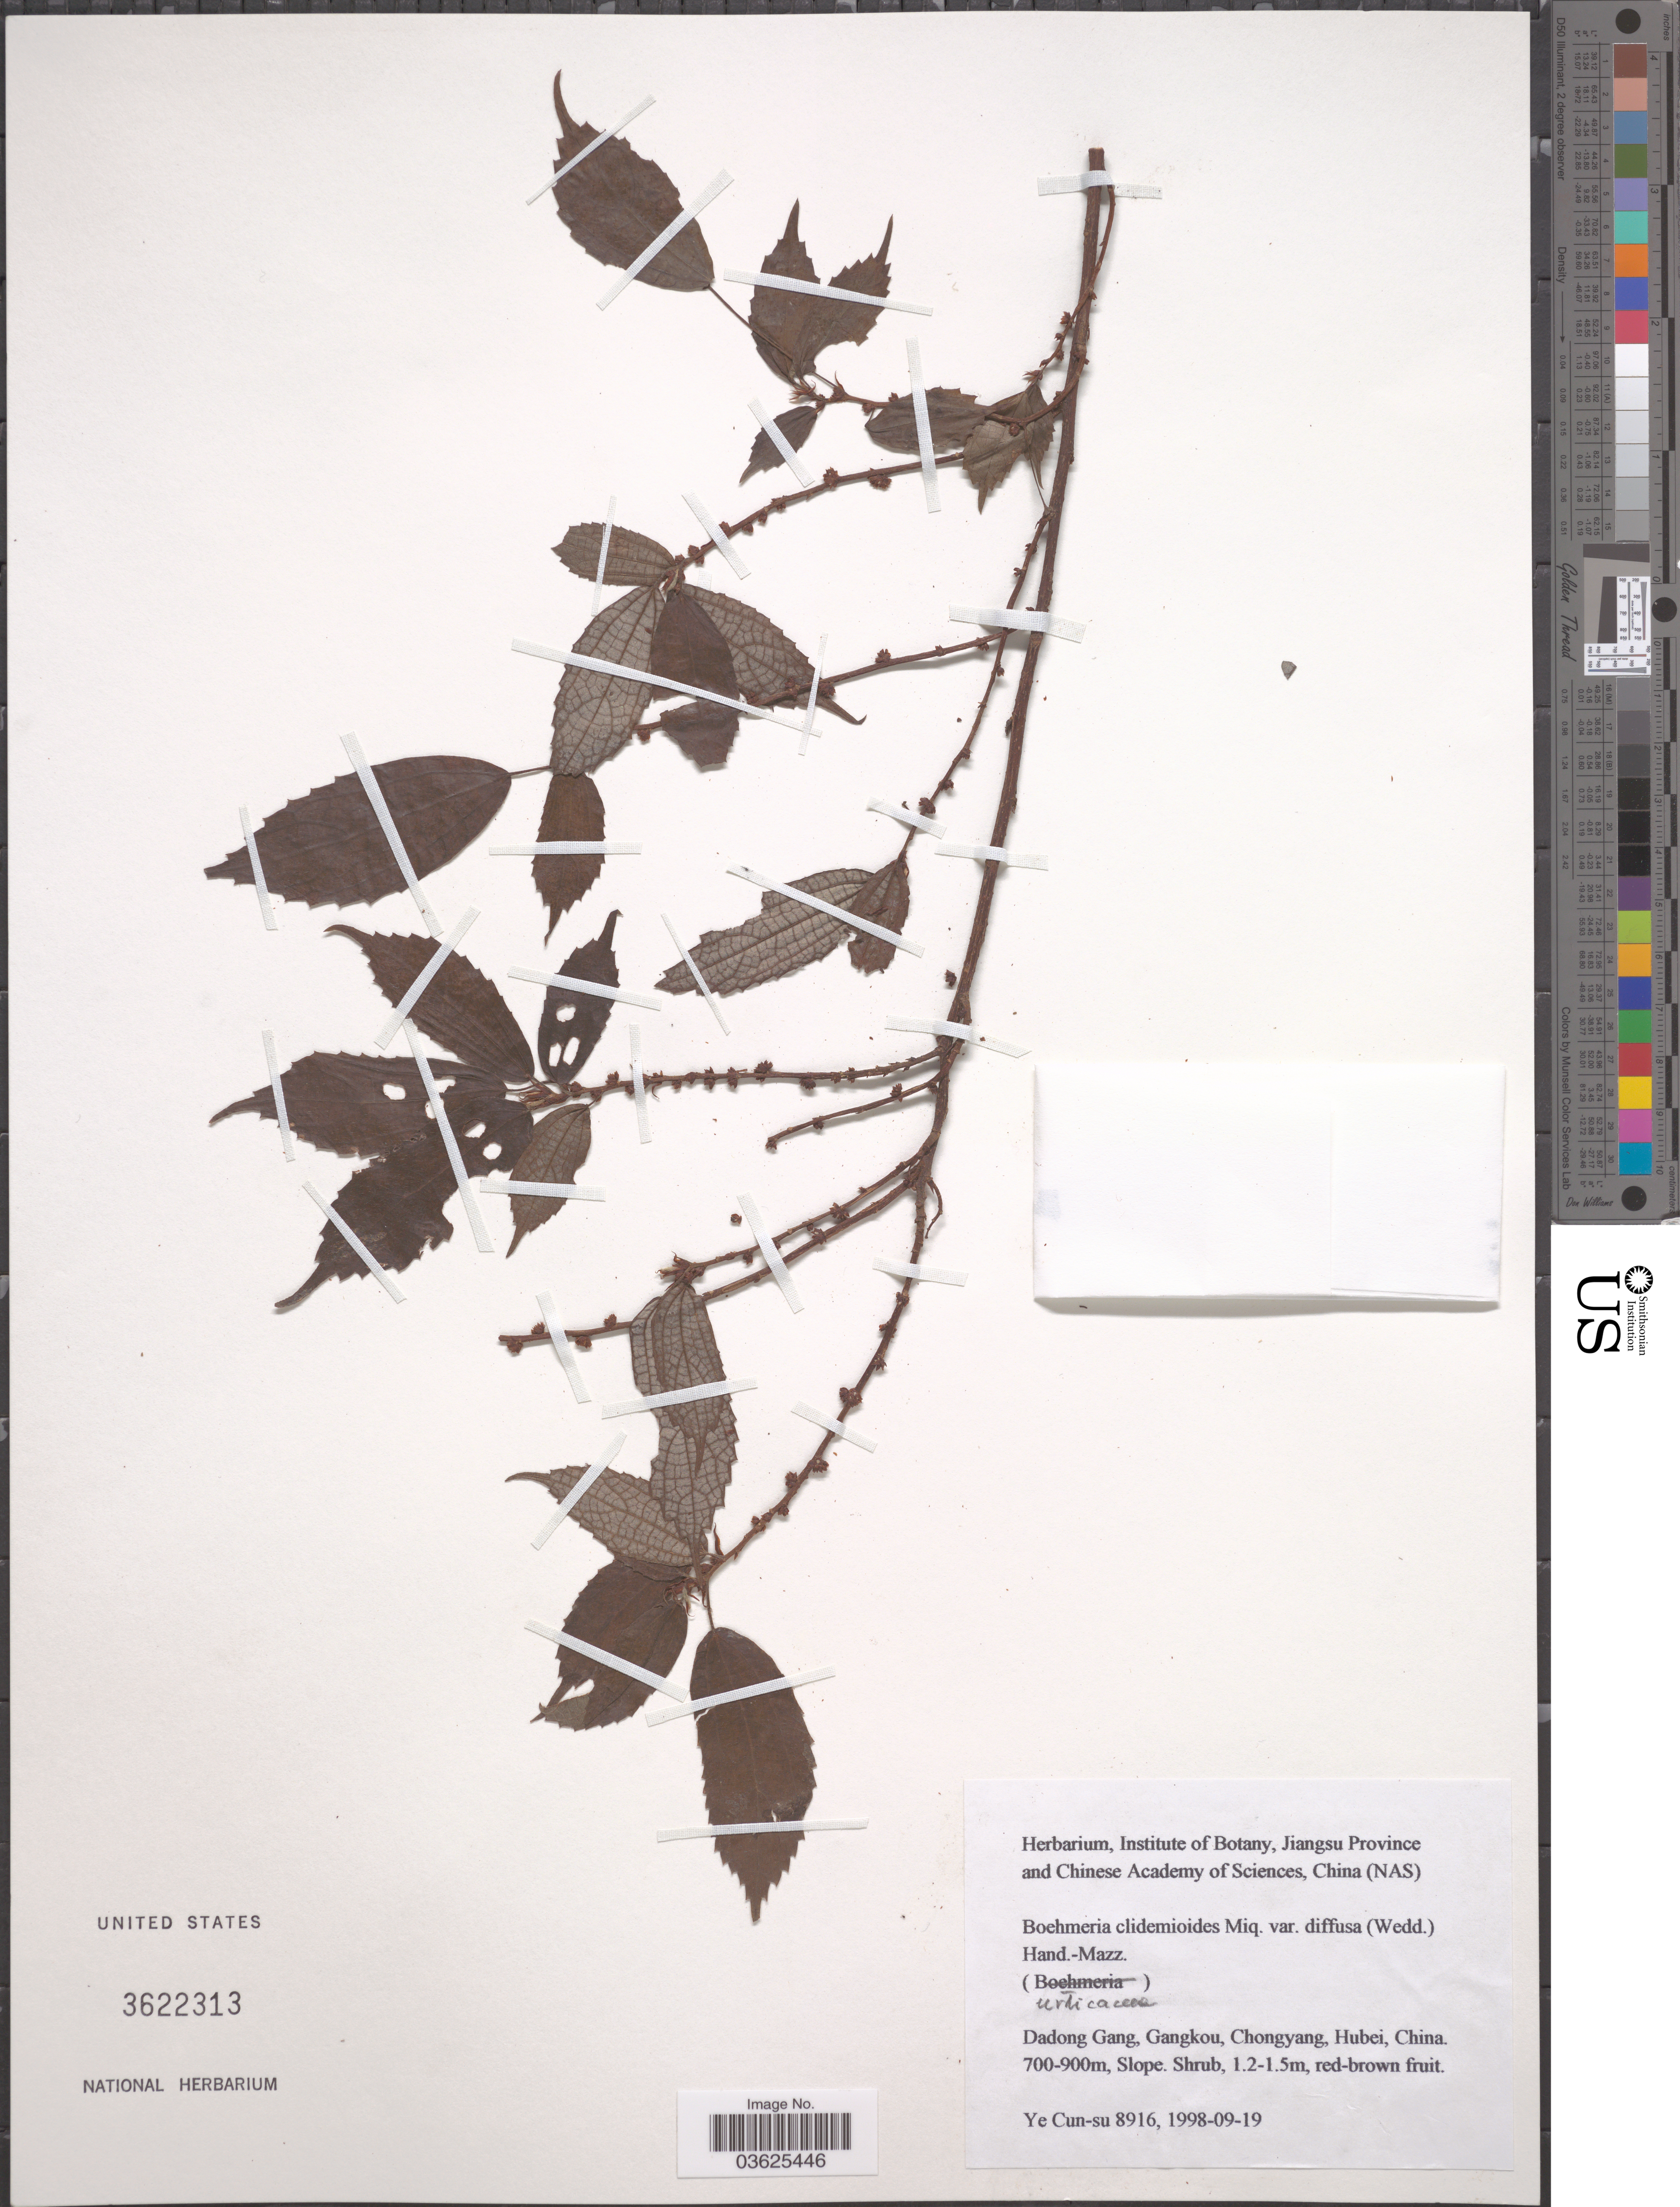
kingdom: Plantae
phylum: Tracheophyta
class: Magnoliopsida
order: Rosales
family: Urticaceae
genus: Boehmeria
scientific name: Boehmeria diffusa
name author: Wedd.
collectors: Ye Cun-su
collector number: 8916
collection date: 1998-09-19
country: China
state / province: Hubei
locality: Dadong Gang, Gangkou, Chongyang.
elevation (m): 700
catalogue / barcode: US 3622313